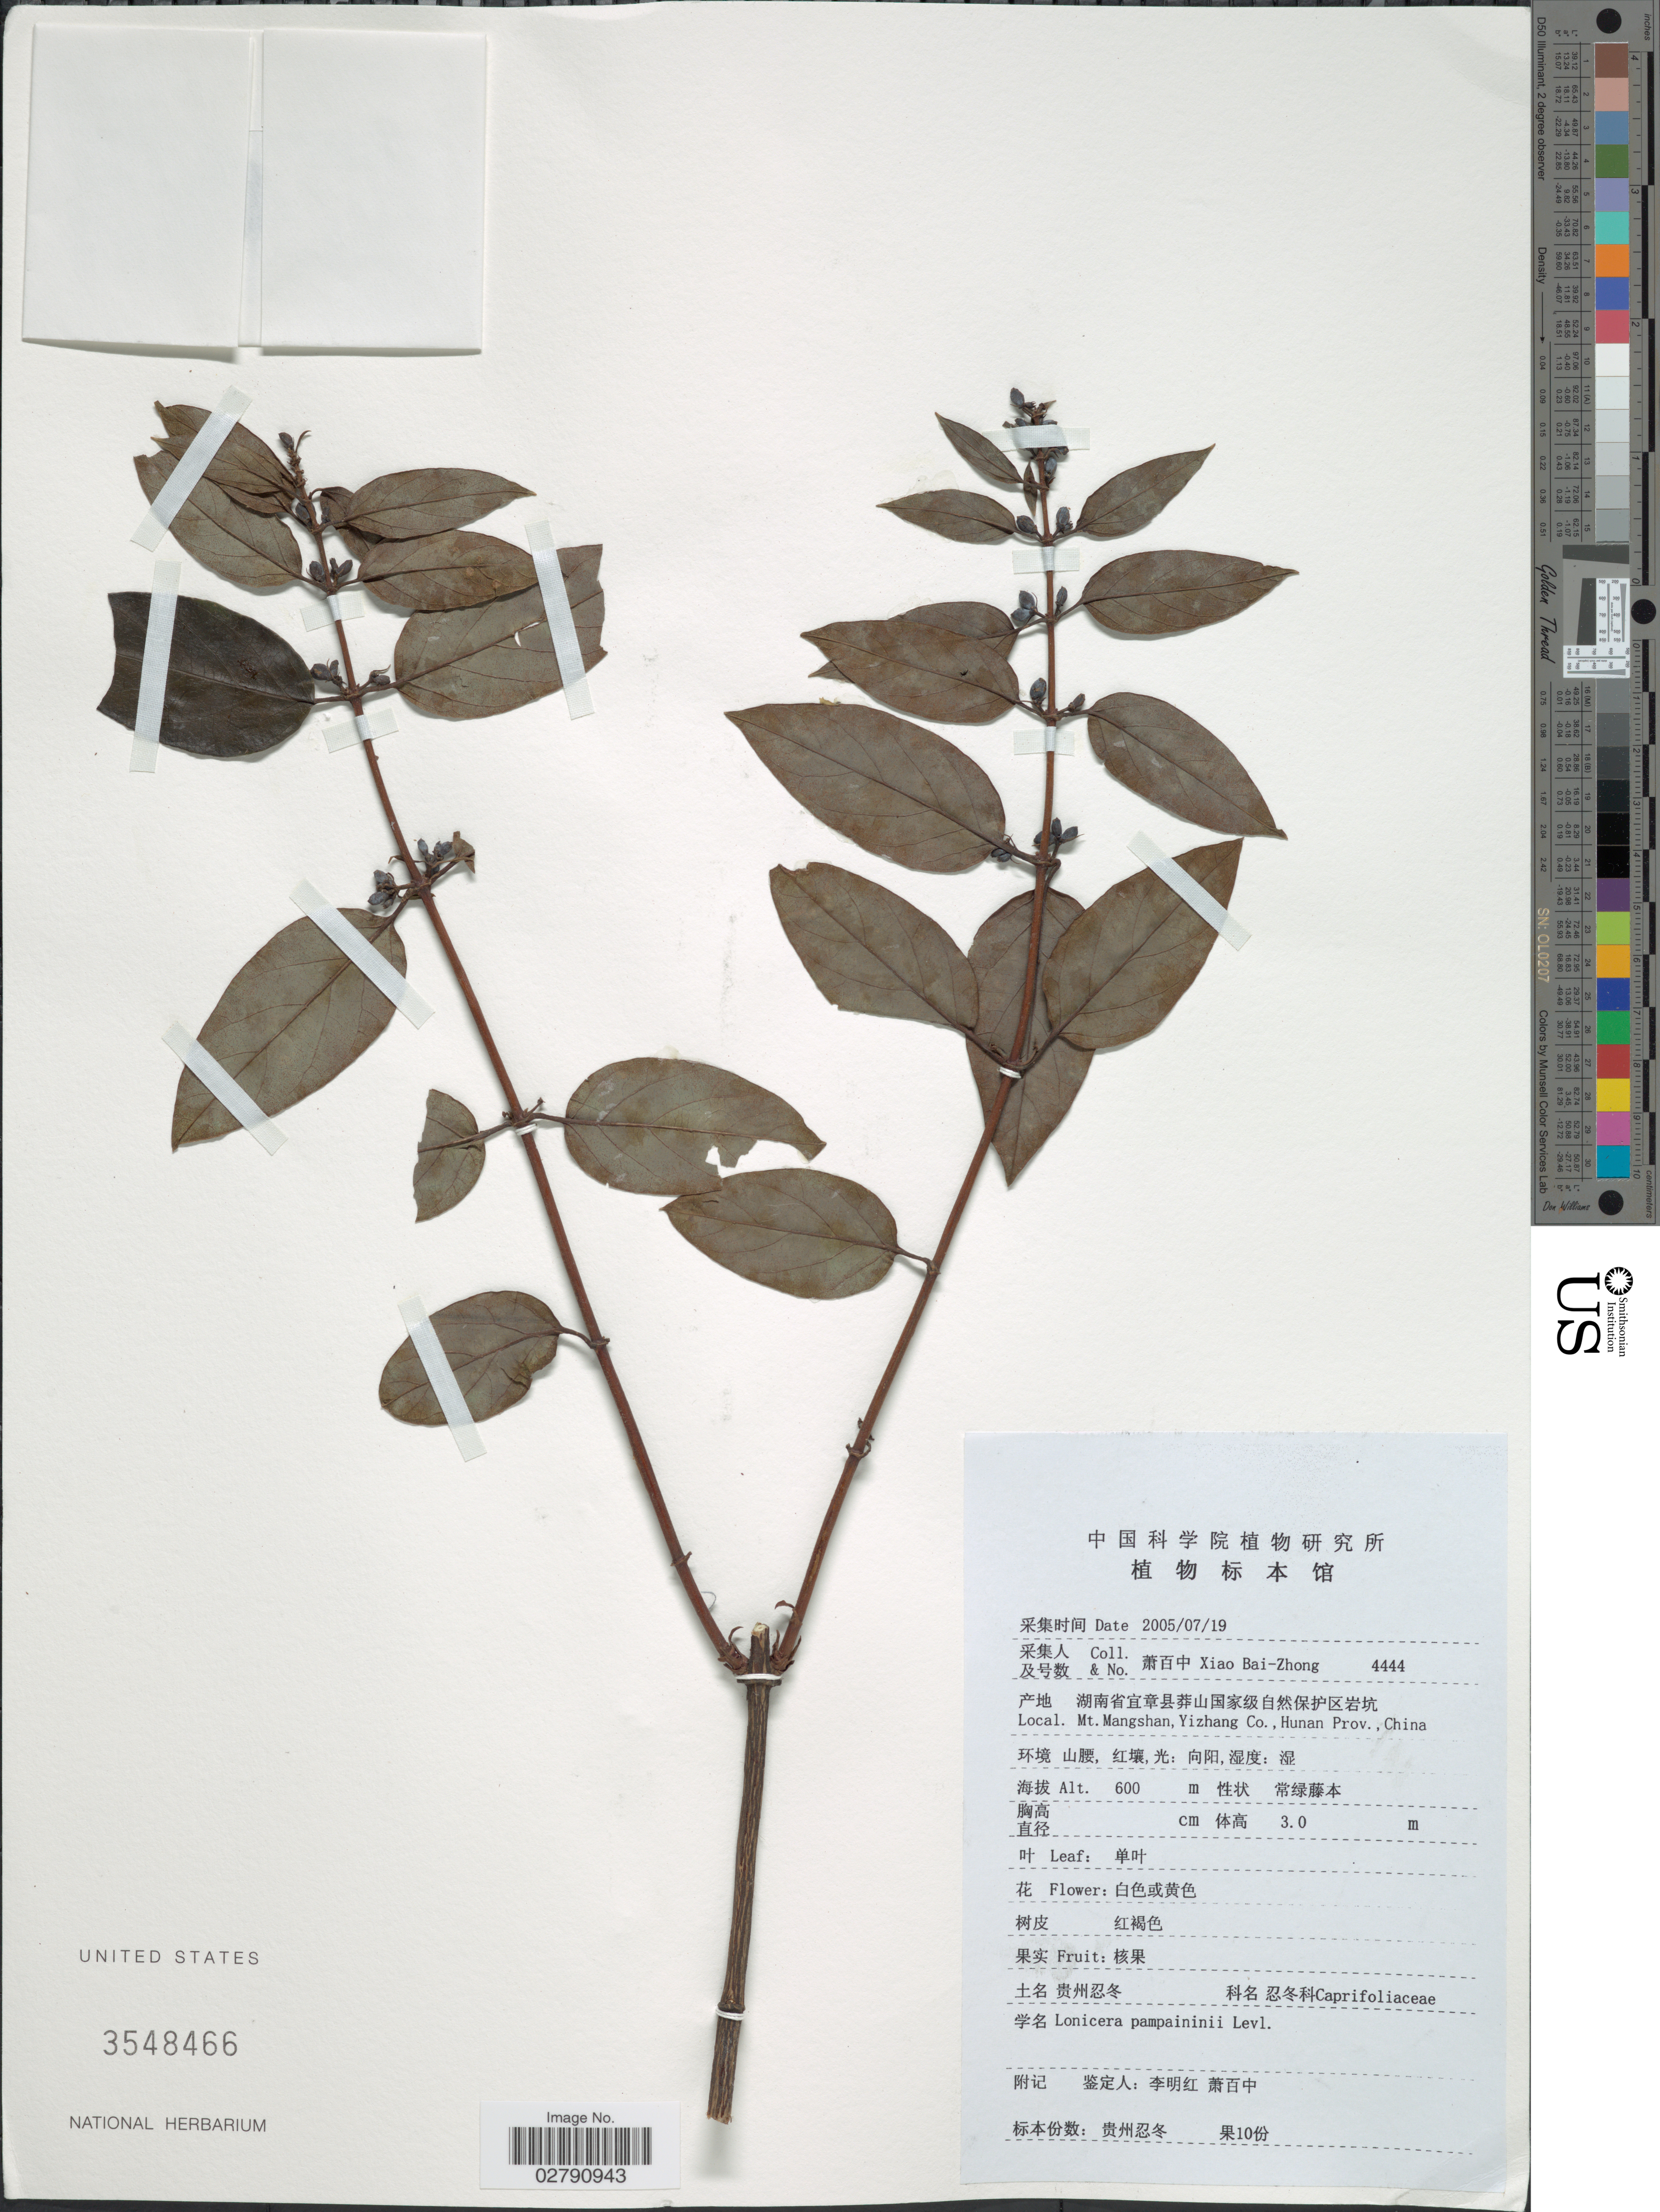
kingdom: Plantae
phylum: Tracheophyta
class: Magnoliopsida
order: Dipsacales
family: Caprifoliaceae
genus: Lonicera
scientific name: Lonicera pampaninii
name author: H. Lév.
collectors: B. Z. Xiao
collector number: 4444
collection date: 2005-07-19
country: China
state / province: Hunan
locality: Mt. Mangshan, Yizhang Co.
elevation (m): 600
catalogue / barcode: US 3548466